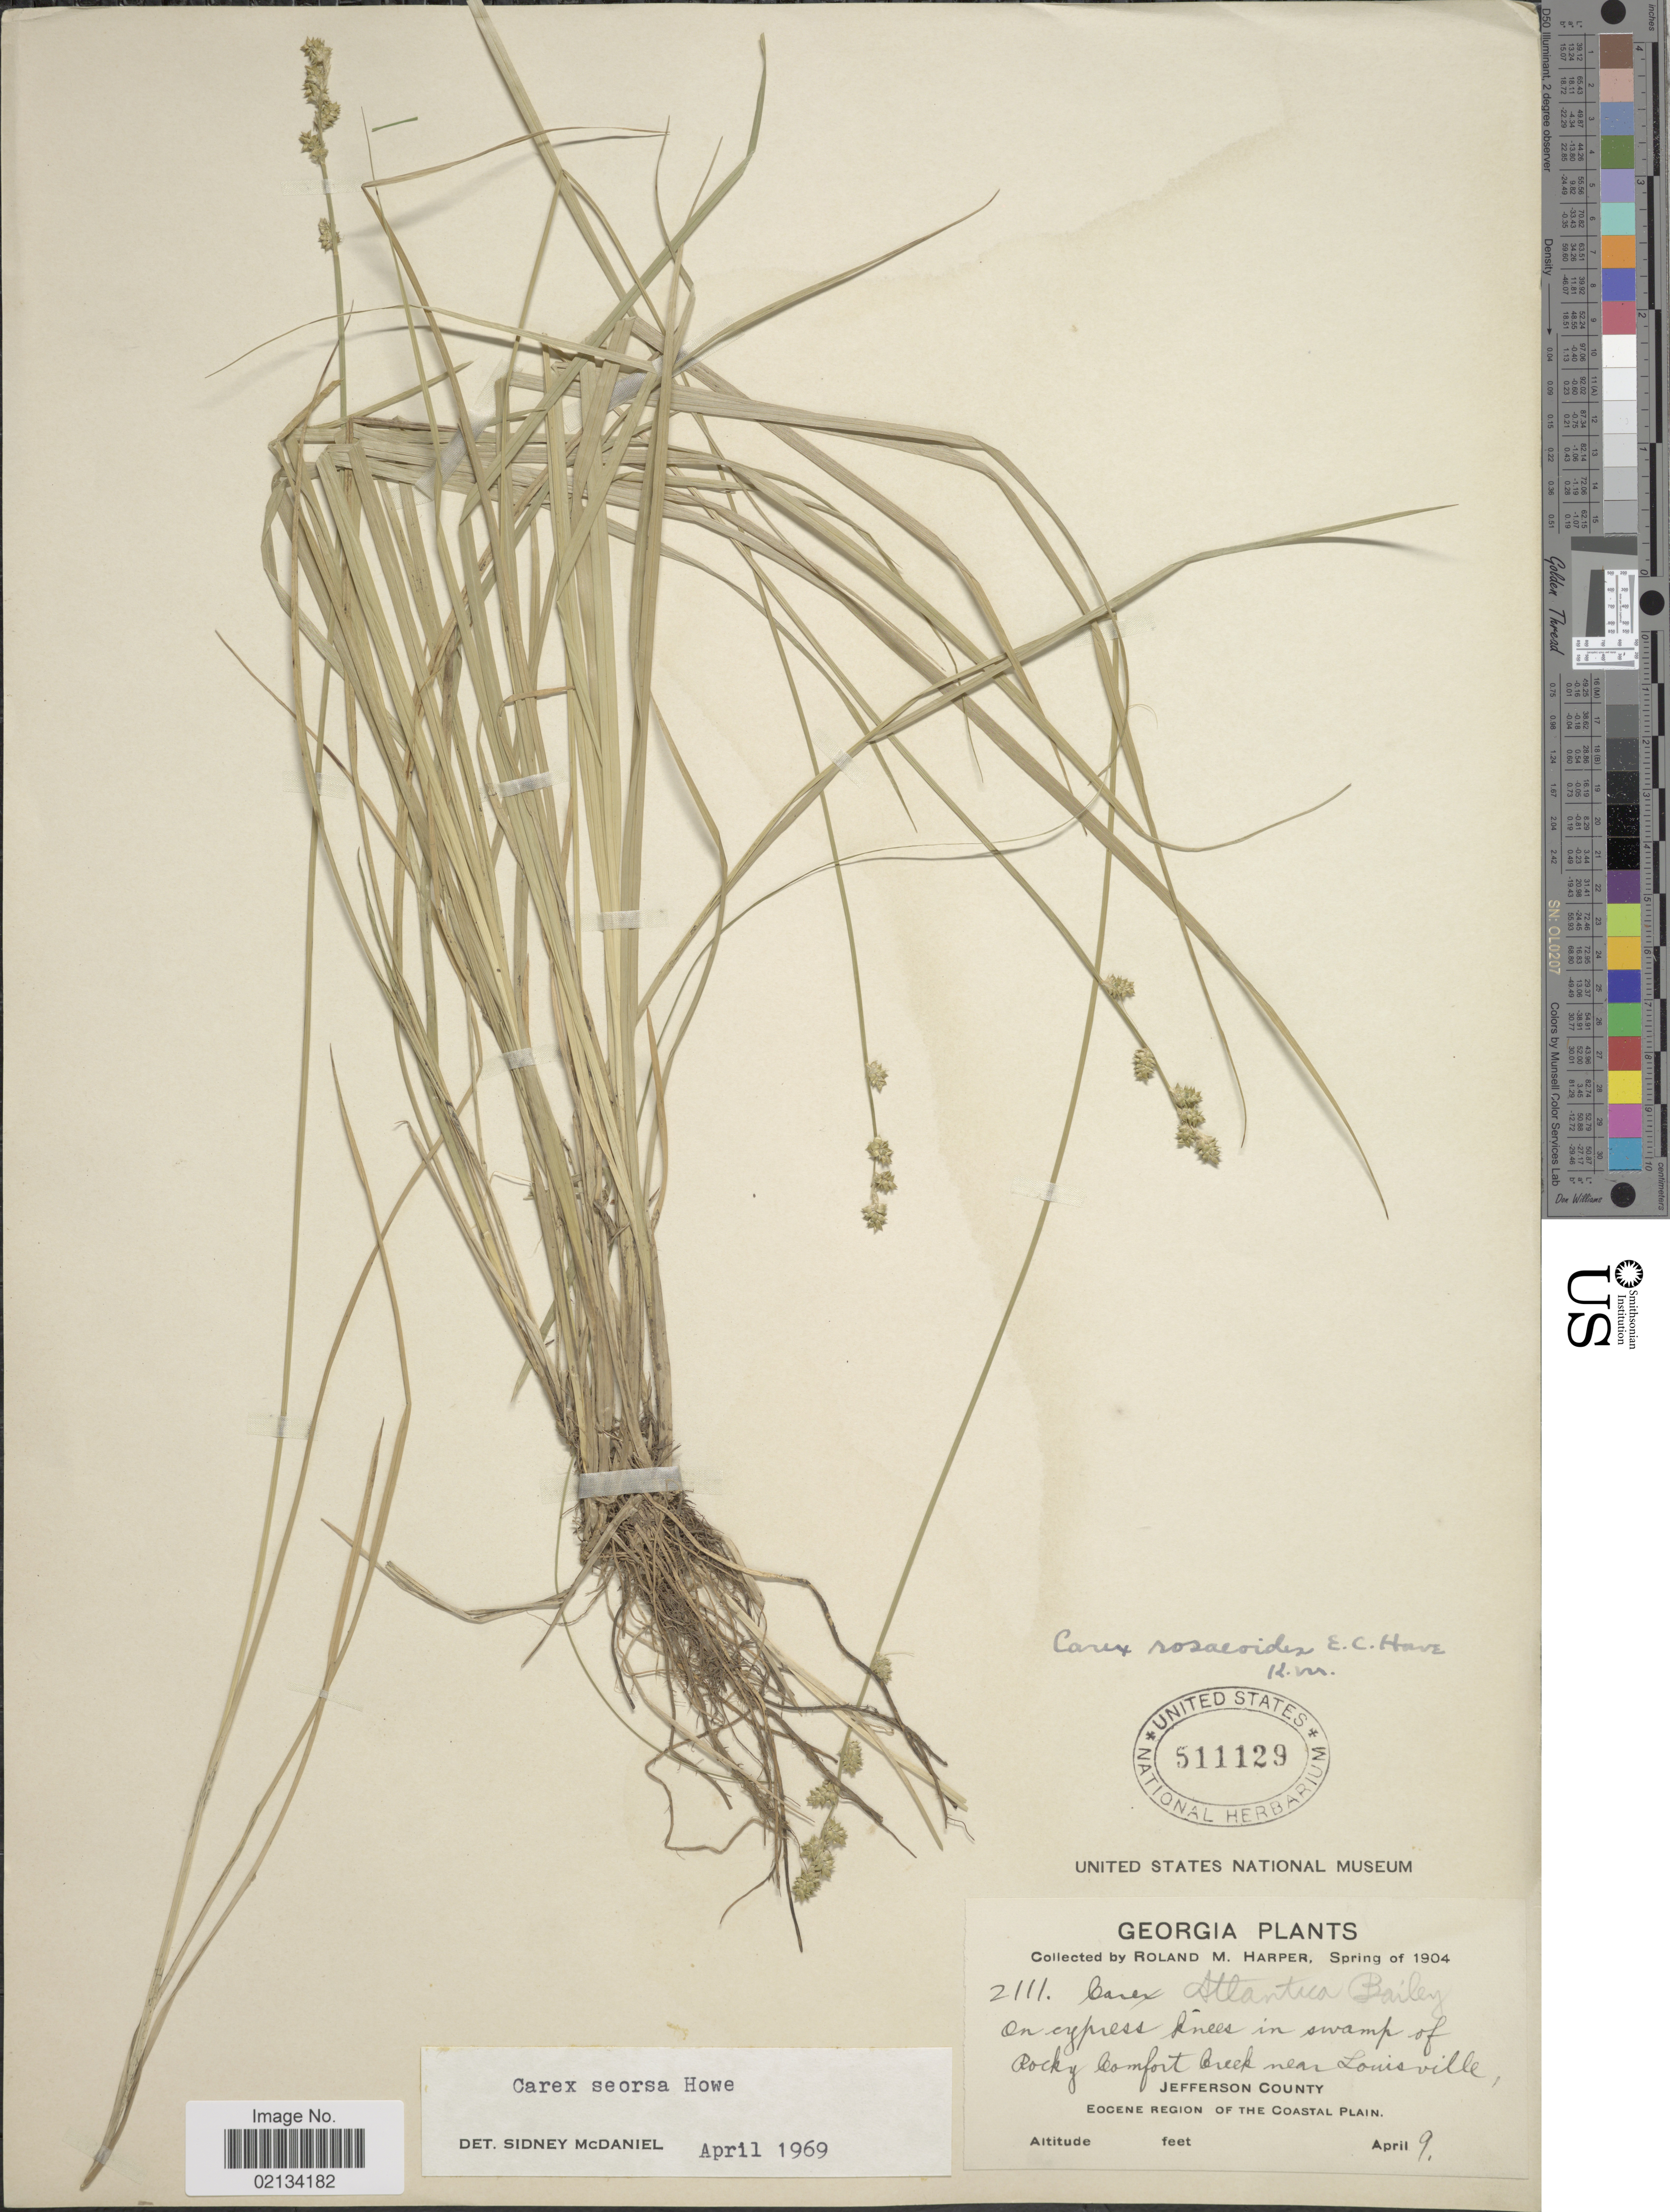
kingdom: Plantae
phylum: Tracheophyta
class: Liliopsida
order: Poales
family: Cyperaceae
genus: Carex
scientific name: Carex seorsa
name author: Howe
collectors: R. M. Harper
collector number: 2111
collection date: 1904-04-09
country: United States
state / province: Georgia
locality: On cypress knees in swamp of Rocky Comfort Creek near Louisville, Jefferson County, Coastal Plain.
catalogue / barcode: US 511129